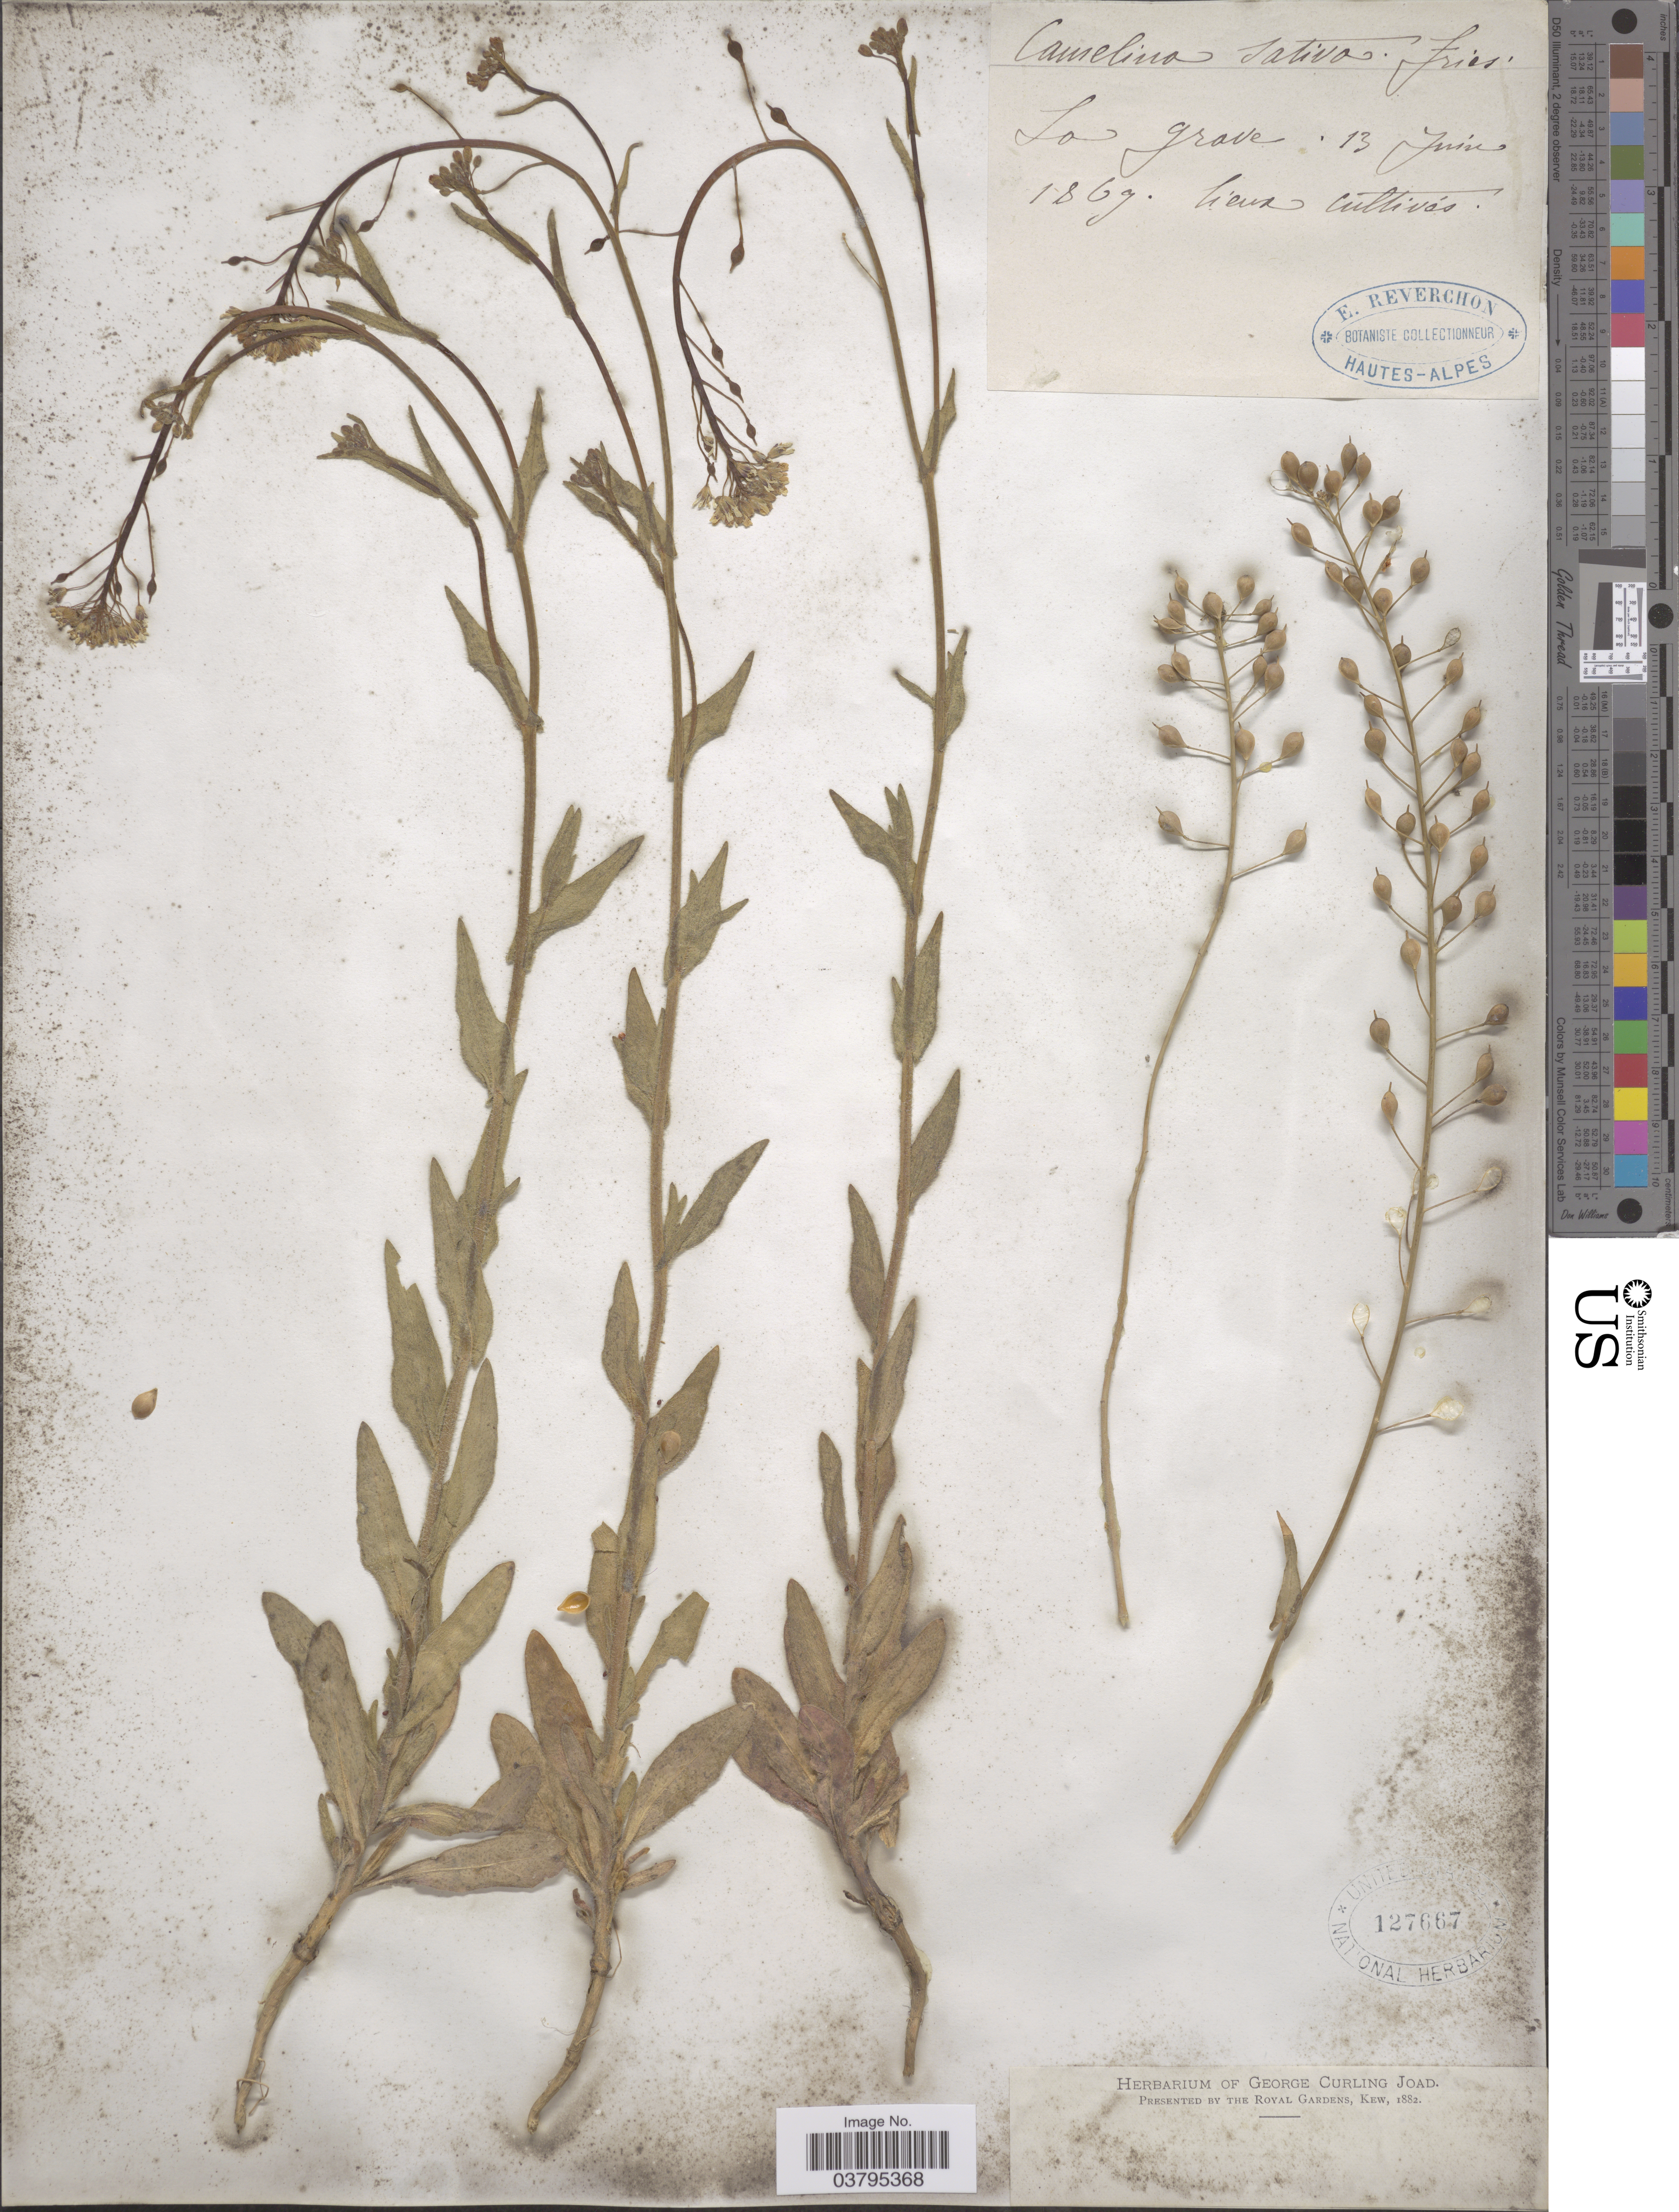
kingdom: Plantae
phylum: Tracheophyta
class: Magnoliopsida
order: Brassicales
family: Brassicaceae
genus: Camelina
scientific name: Camelina sativa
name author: (L.) Crantz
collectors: E. Reverchon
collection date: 1869-06-13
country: France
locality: La Grave Lieux cultivés.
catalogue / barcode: US 127667